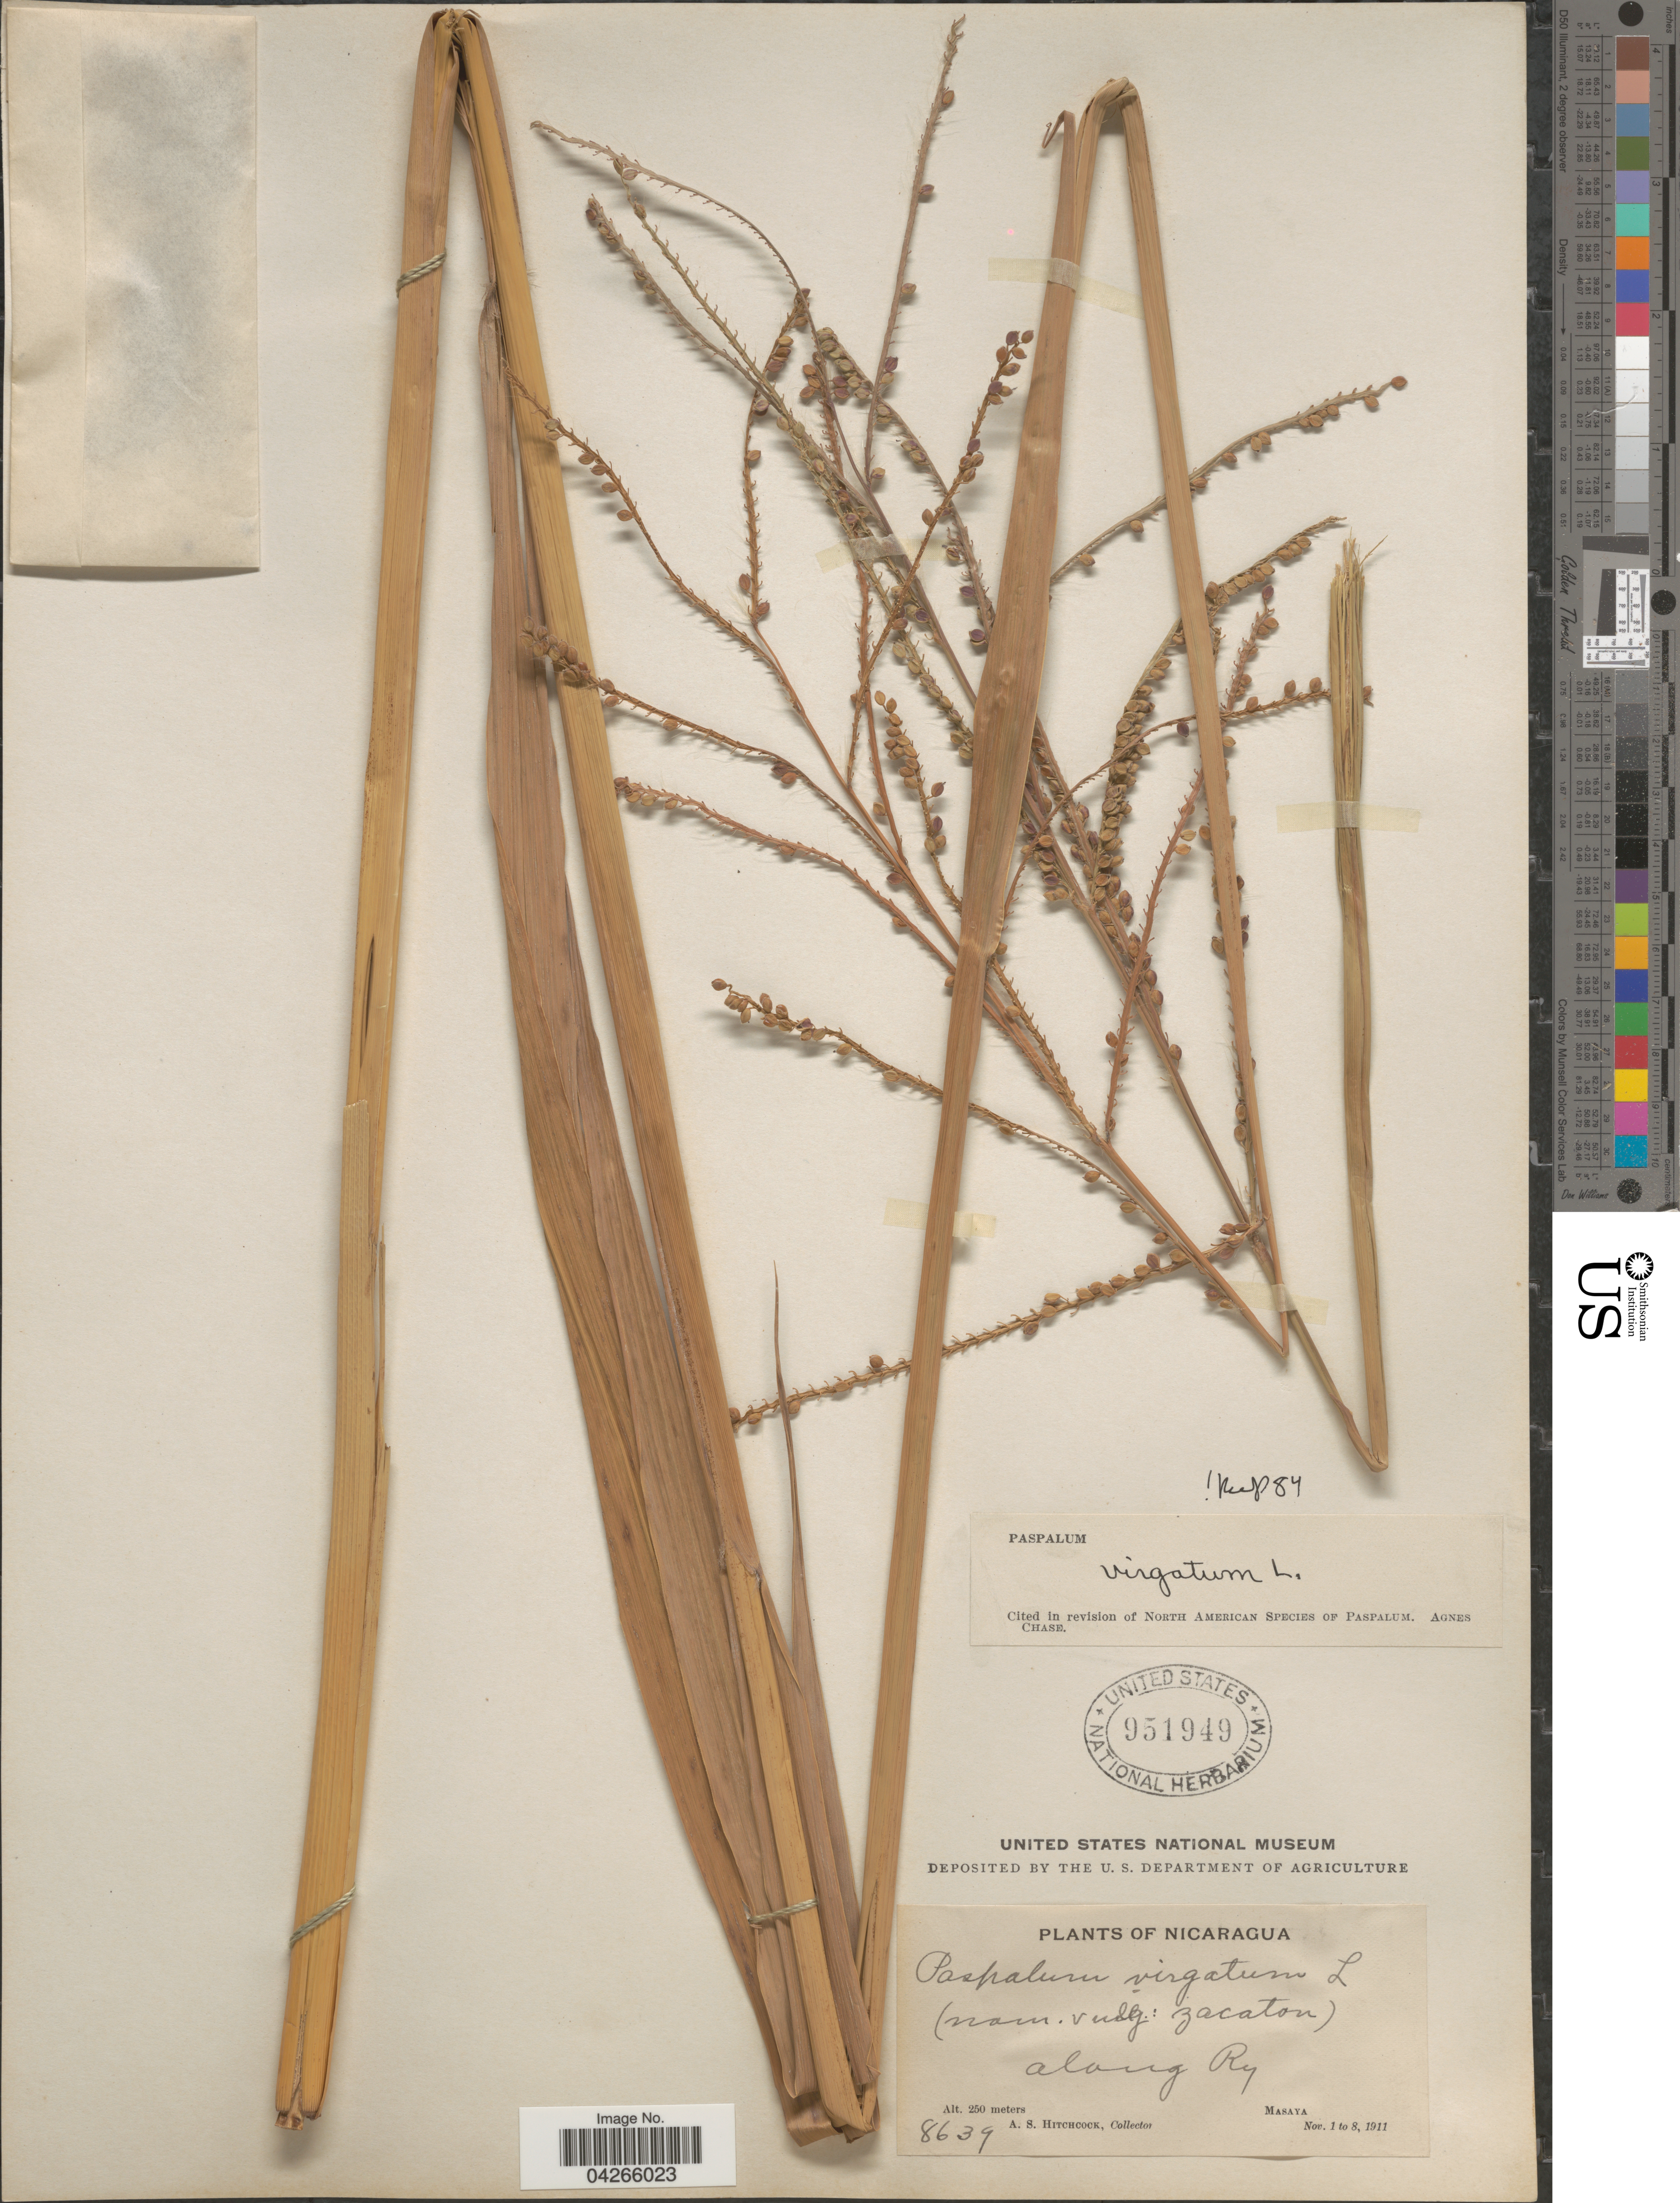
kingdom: Plantae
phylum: Tracheophyta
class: Liliopsida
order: Poales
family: Poaceae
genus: Paspalum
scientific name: Paspalum virgatum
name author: L.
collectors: A. S. Hitchcock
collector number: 8639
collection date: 1911-11-01/1911-11-08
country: Nicaragua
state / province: Masaya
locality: Along Ry.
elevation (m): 250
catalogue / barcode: US 951949